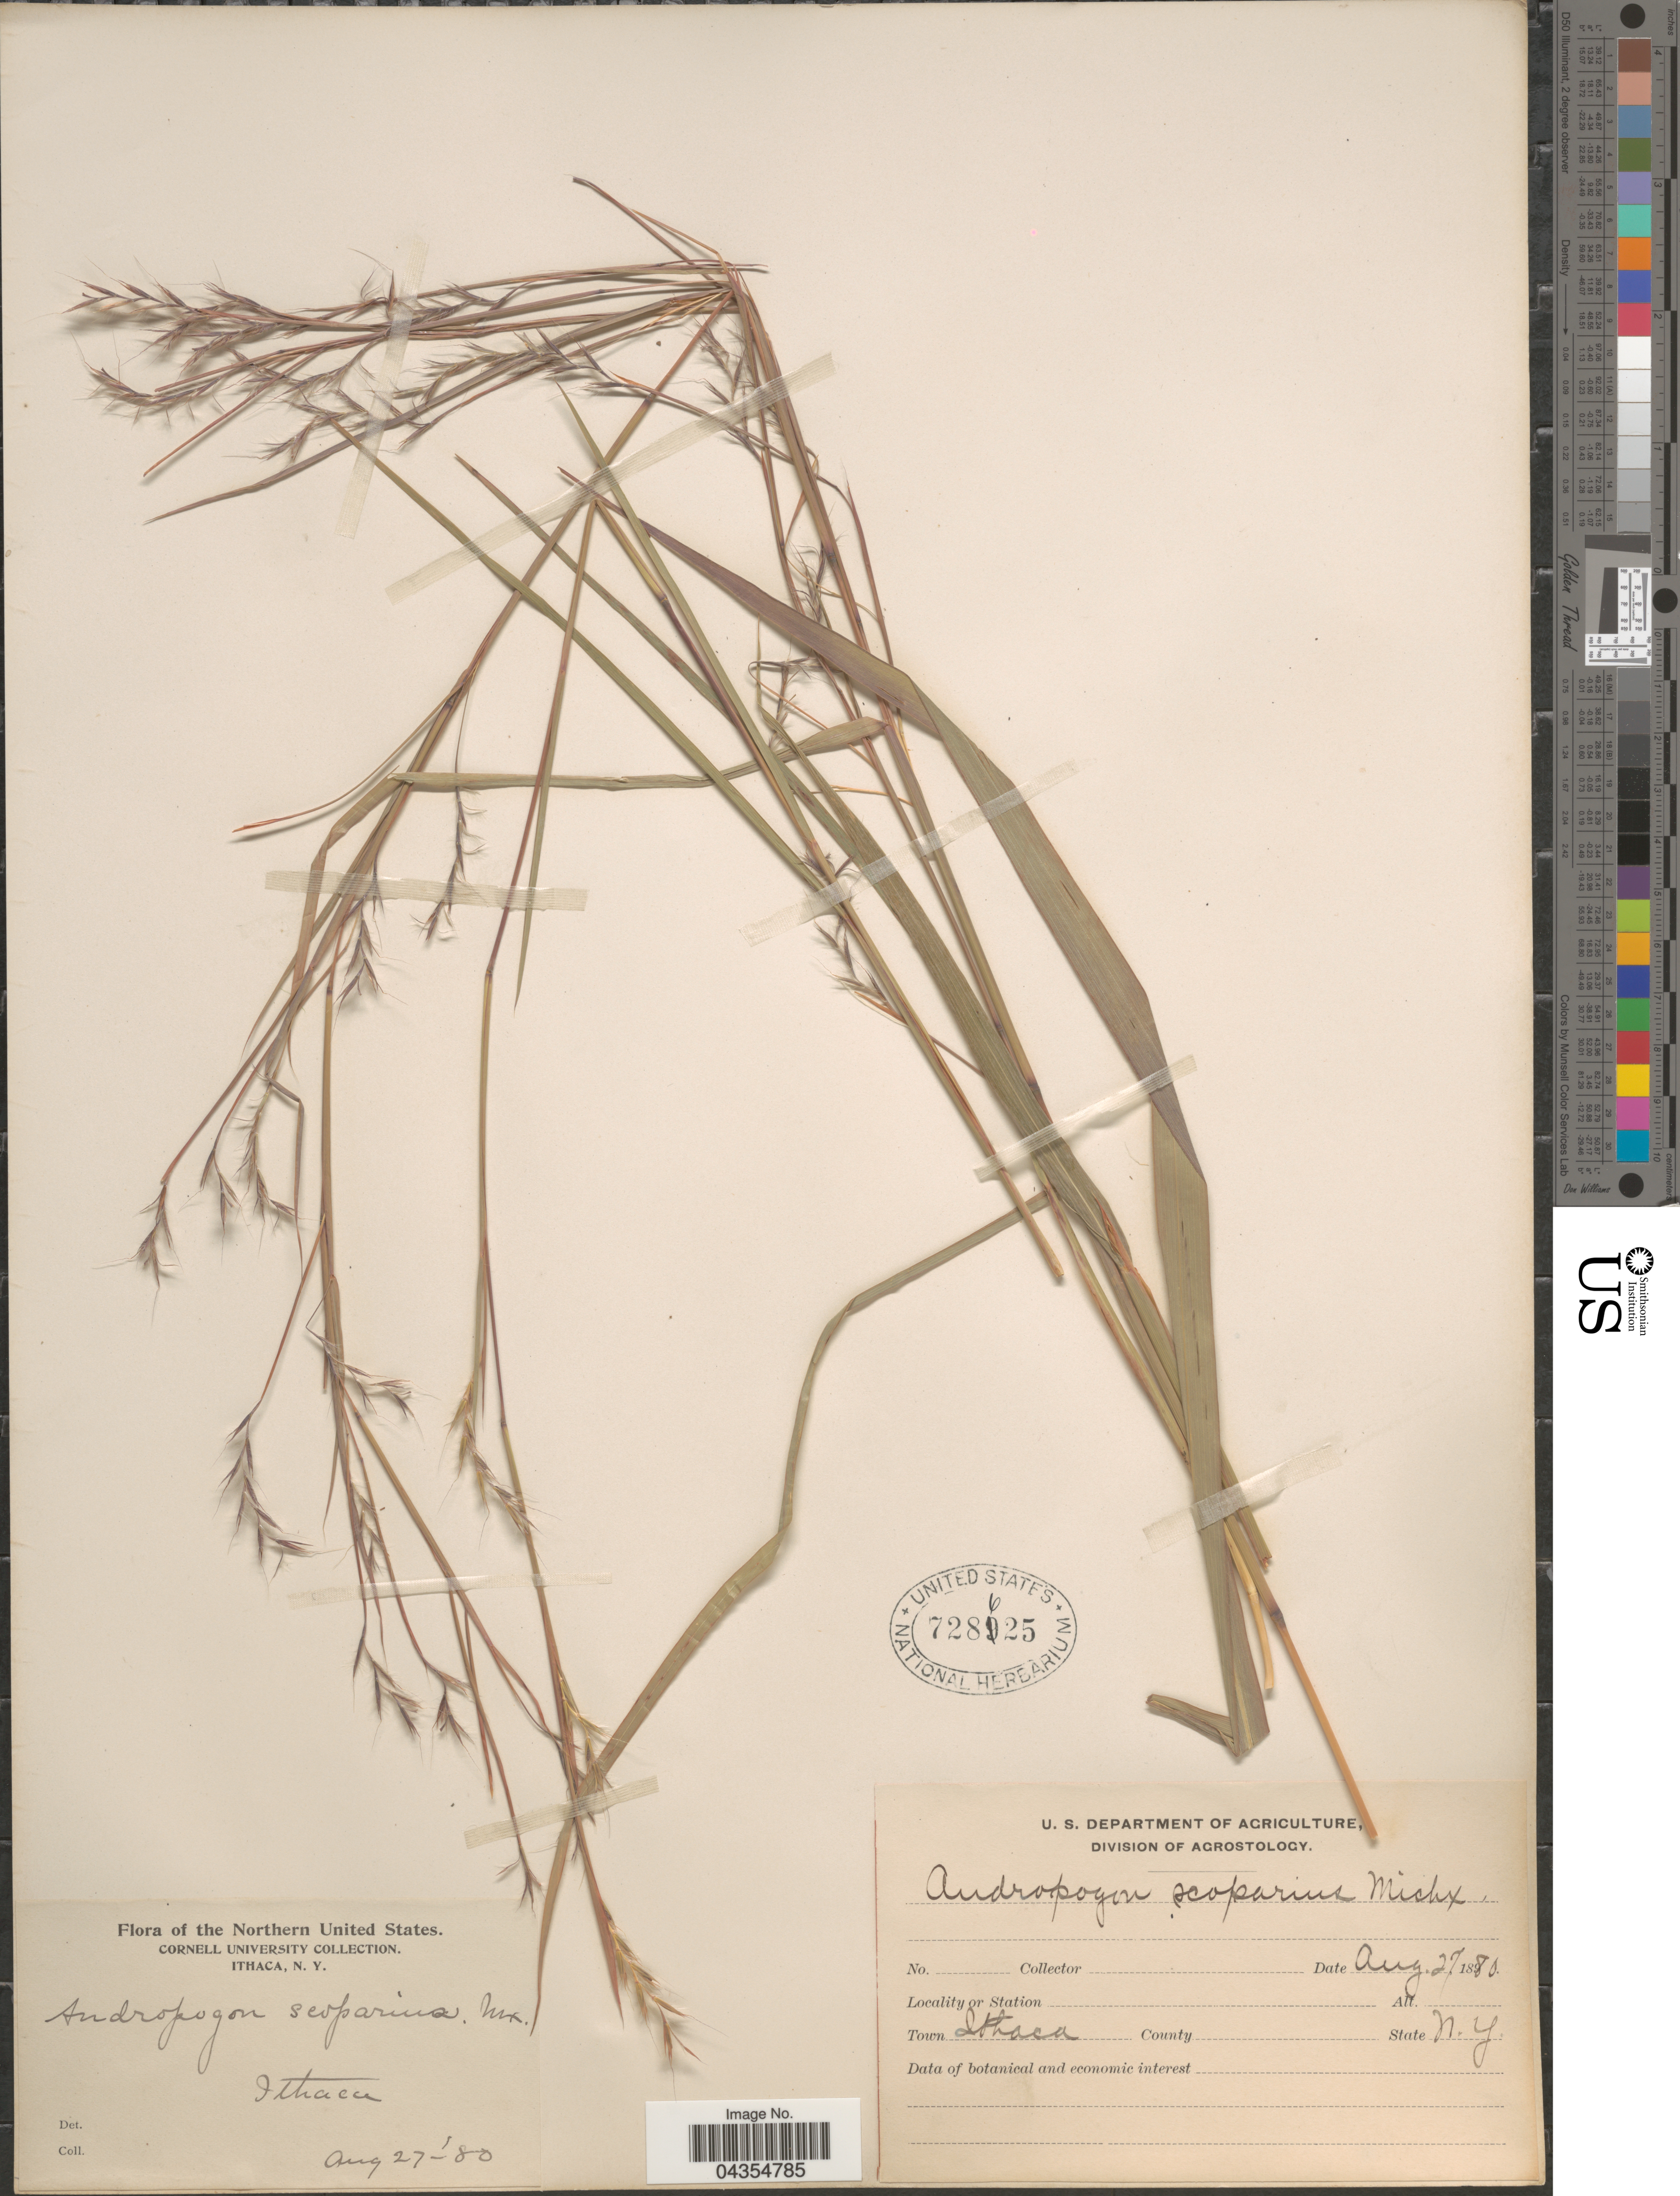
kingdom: Plantae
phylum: Tracheophyta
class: Liliopsida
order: Poales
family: Poaceae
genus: Schizachyrium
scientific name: Schizachyrium sanguineum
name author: (Retz.) Alston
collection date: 1880-08-27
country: United States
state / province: New York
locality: Northern United States. Town Ithaca.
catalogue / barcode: US 728625